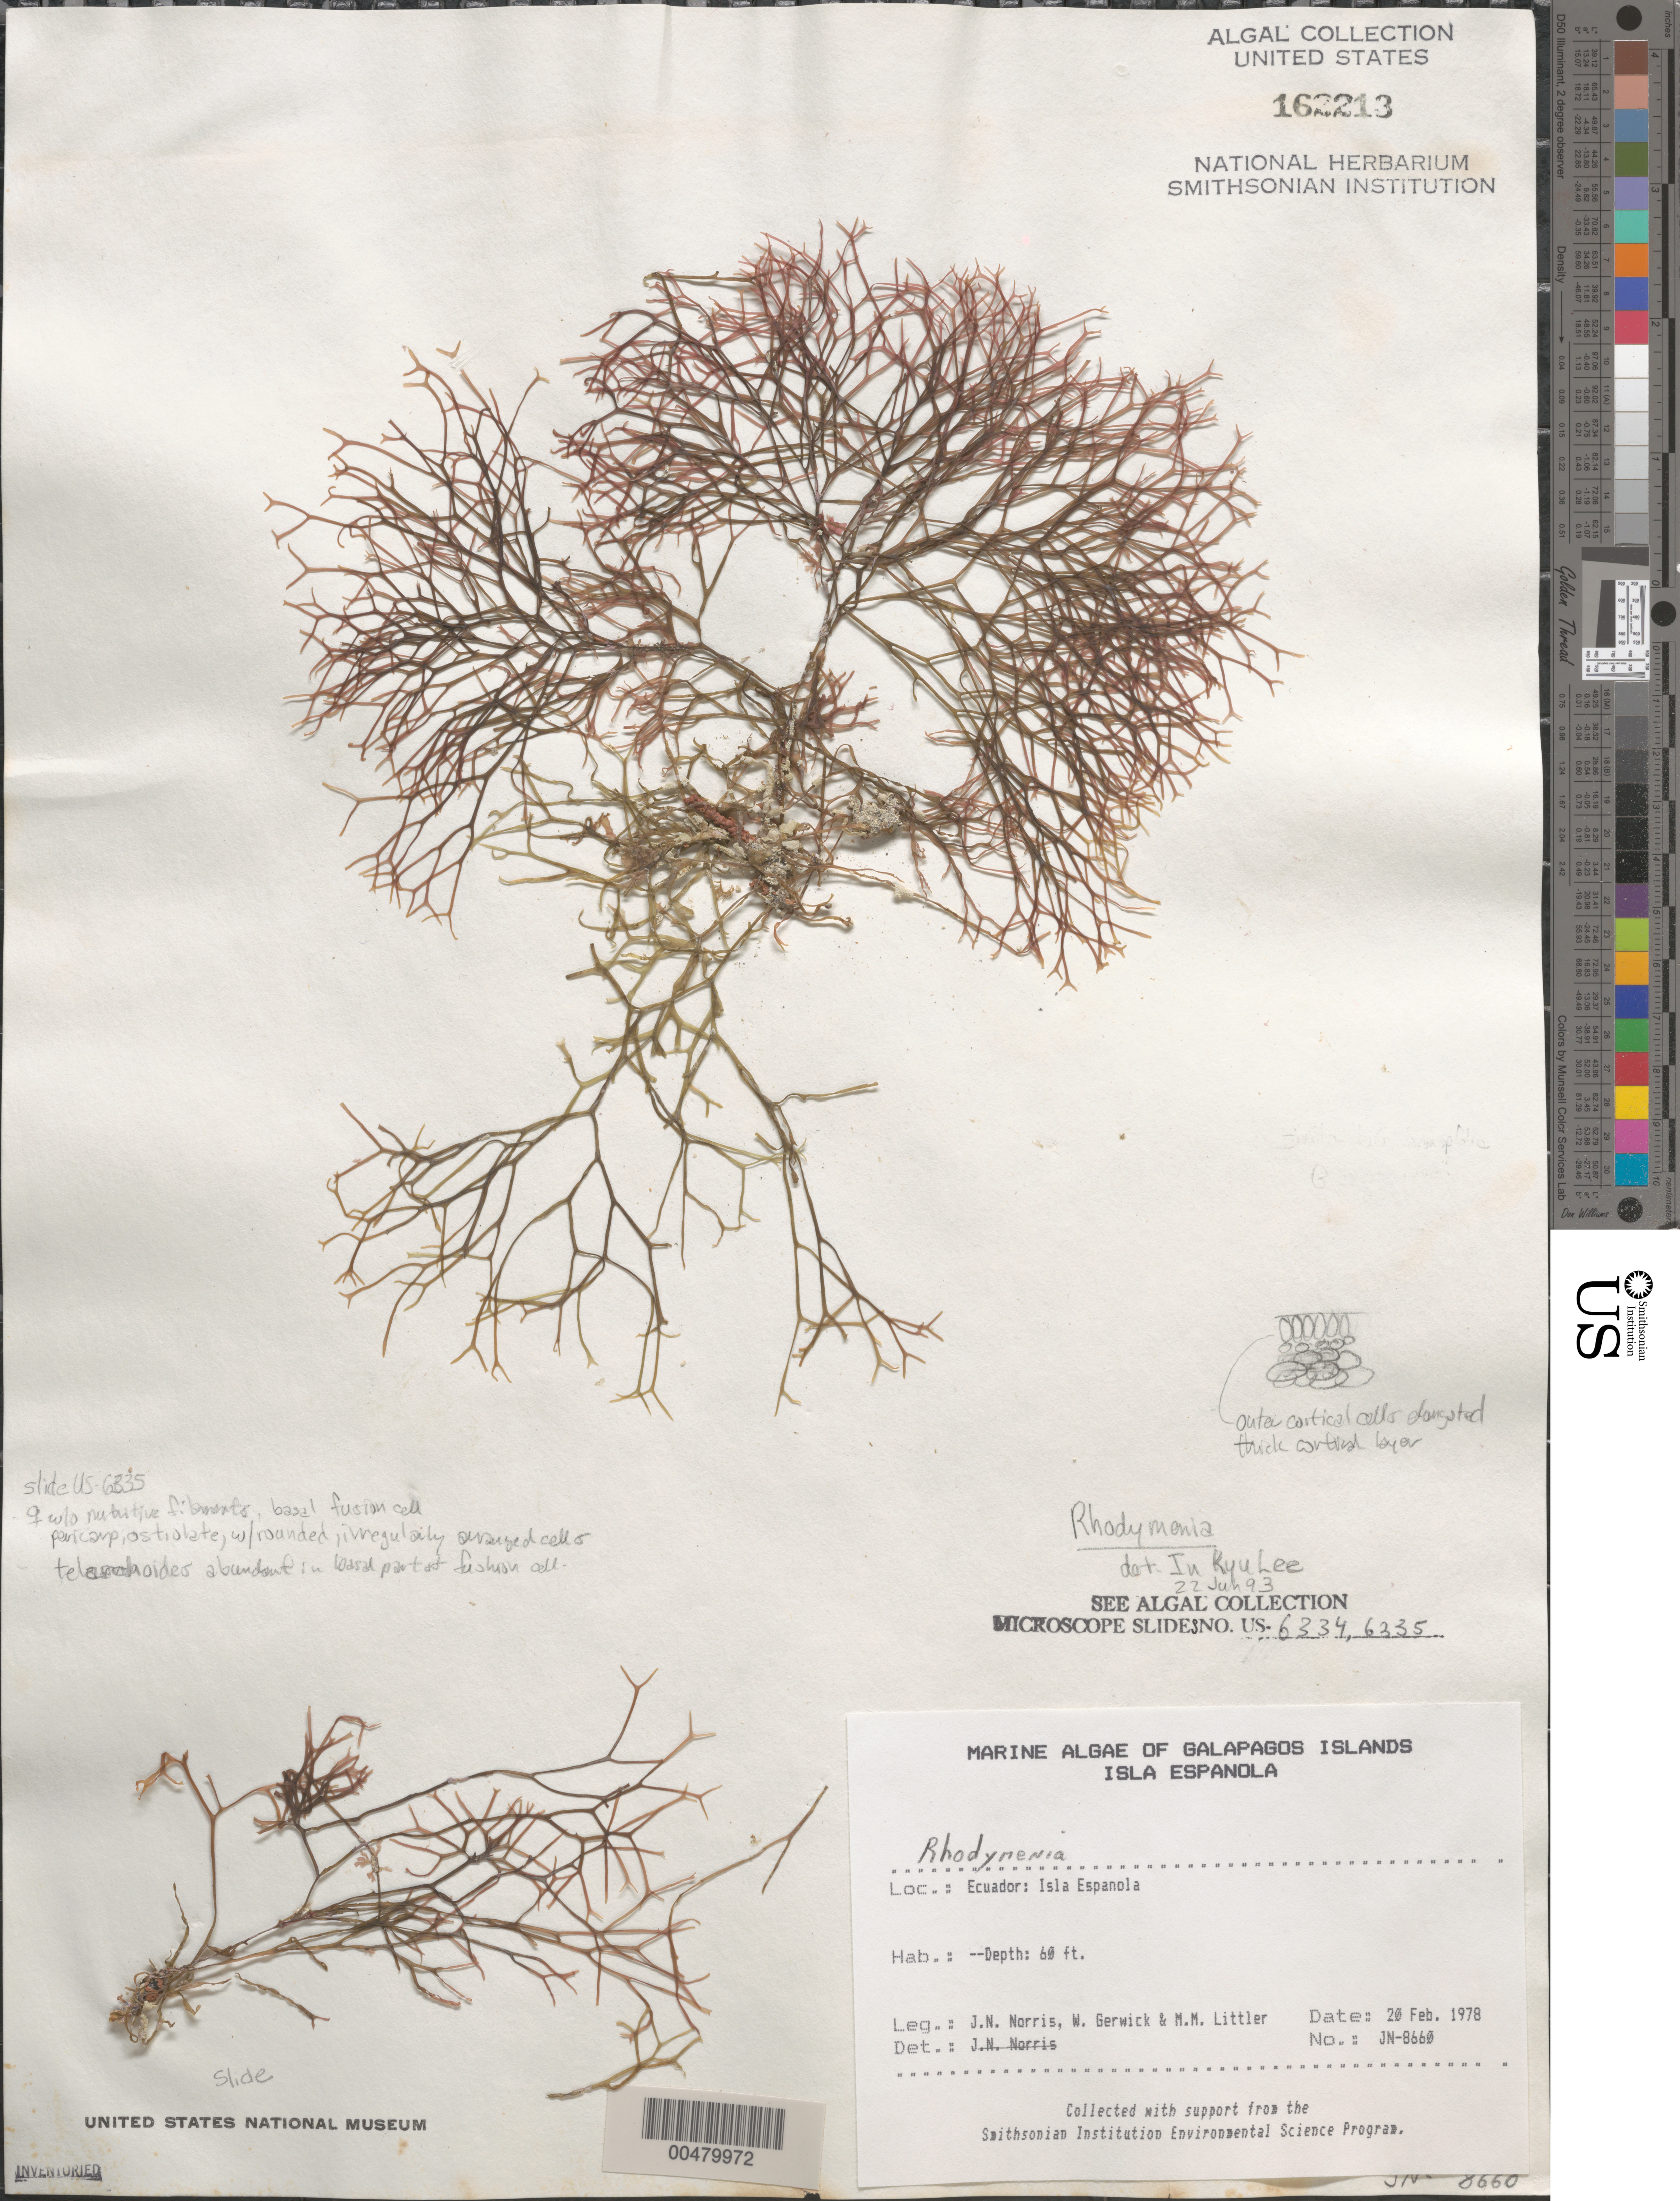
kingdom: Plantae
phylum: Rhodophyta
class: Florideophyceae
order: Rhodymeniales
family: Rhodymeniaceae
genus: Rhodymenia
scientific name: Rhodymenia sp.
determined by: Lee, I. K.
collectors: J. N. Norris, W. Gerwick & M. M. Littler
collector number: JN-8660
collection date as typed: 20 Feb 1978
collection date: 1978-02-20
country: Ecuador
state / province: Colón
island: Española [Hood]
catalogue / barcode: US 162213